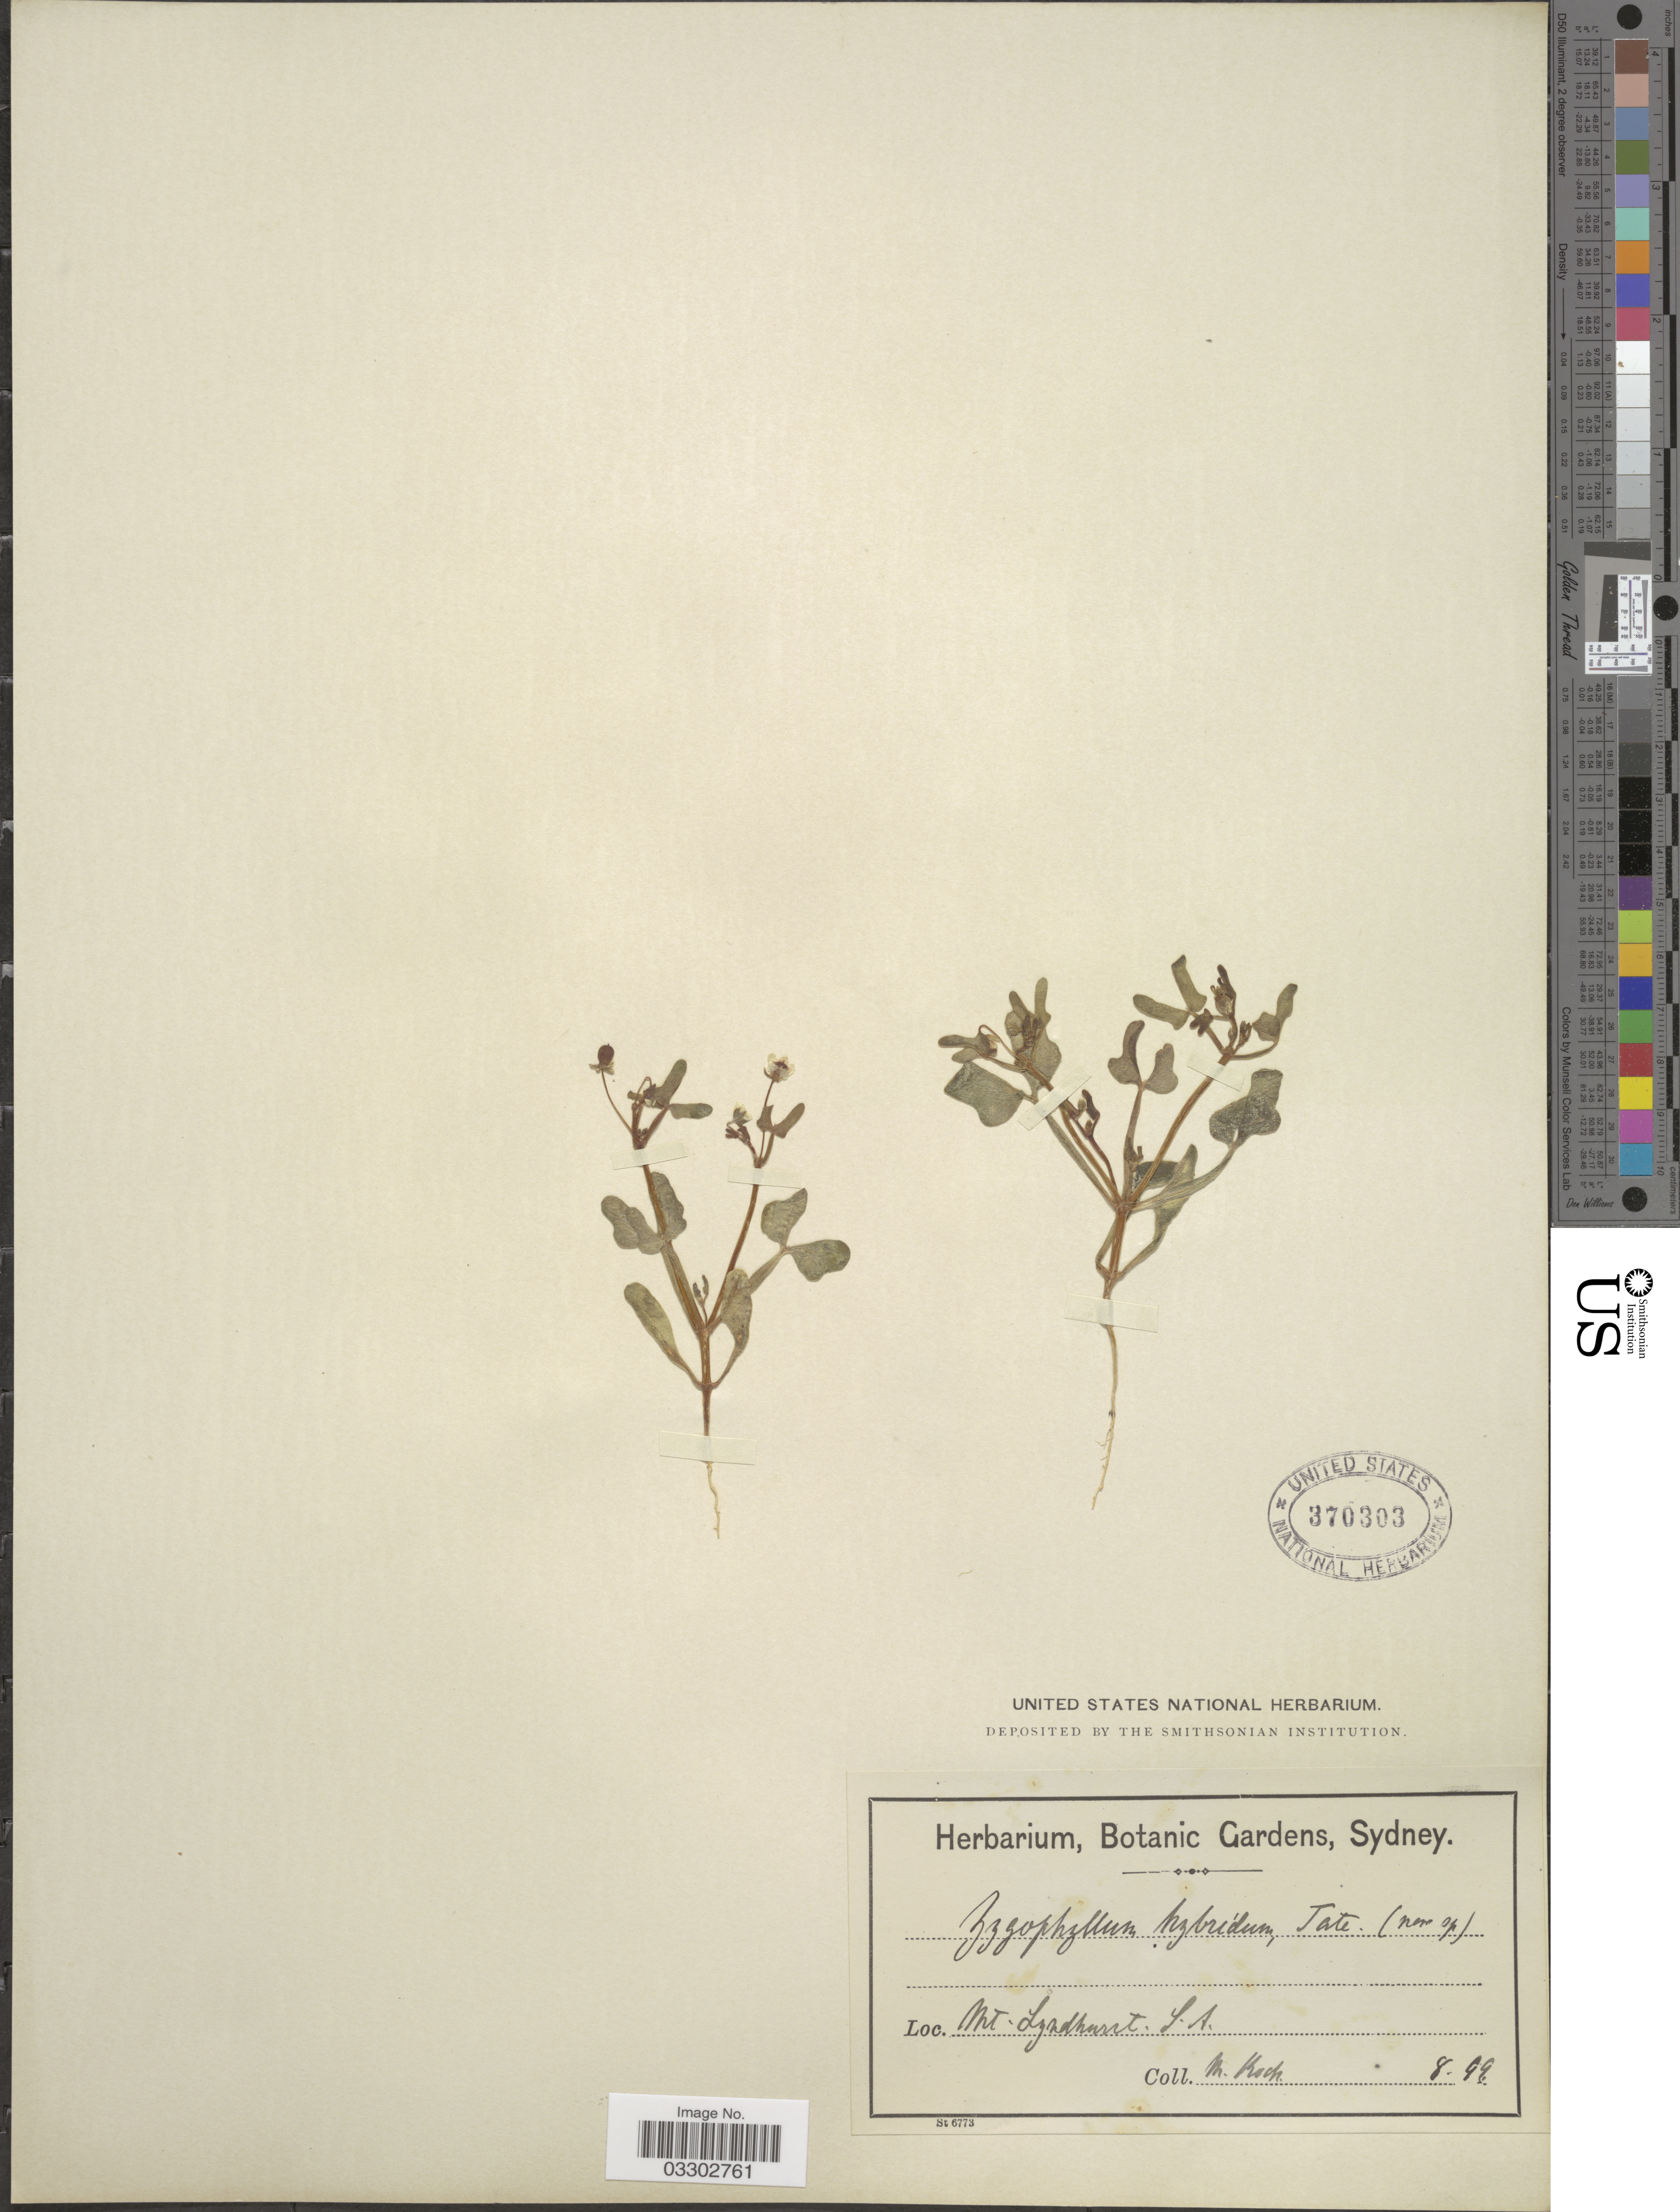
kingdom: Plantae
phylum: Tracheophyta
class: Magnoliopsida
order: Zygophyllales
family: Zygophyllaceae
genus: Roepera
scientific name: Roepera hybrida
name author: (Tate) Beier & Thulin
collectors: M. Koch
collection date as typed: Transcribed d/m/y: /8/99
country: Australia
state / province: South Australia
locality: Mt. Lyndhurst.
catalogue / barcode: US 370303